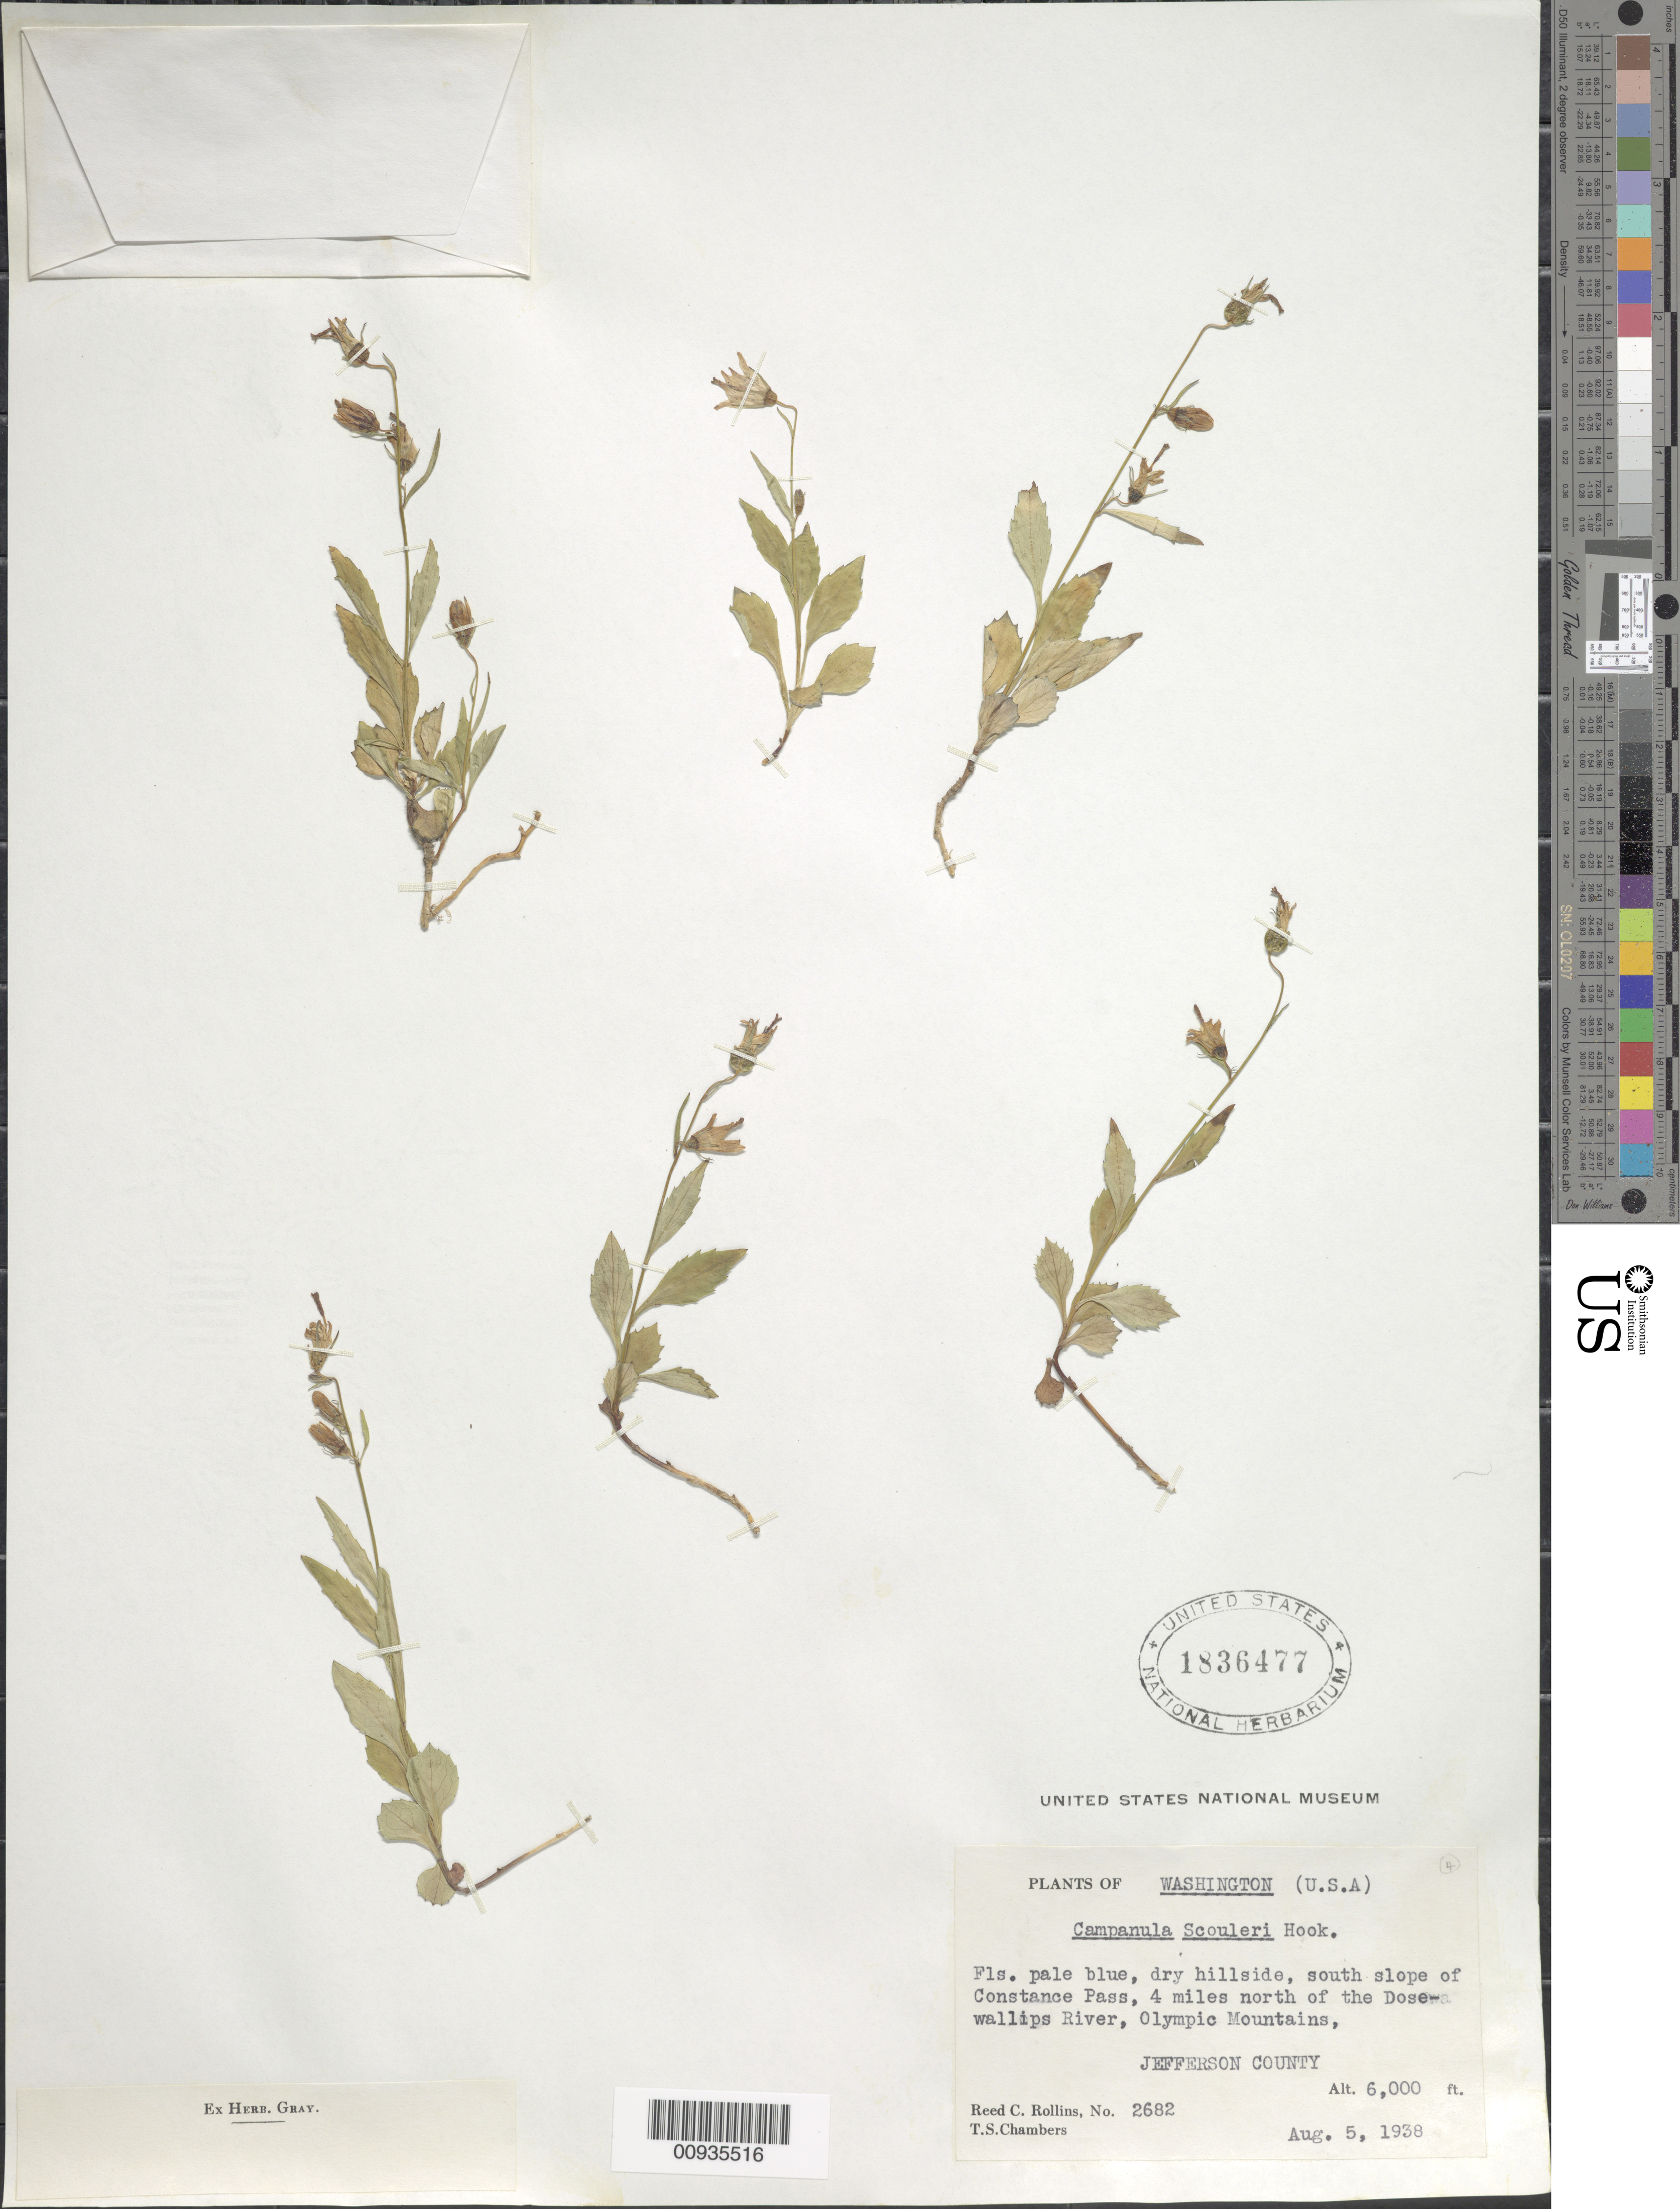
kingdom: Plantae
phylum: Tracheophyta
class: Magnoliopsida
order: Asterales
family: Campanulaceae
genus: Campanula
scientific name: Campanula scouleri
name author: Hook.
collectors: R. C. Rollins & T. Chambers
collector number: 2682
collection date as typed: Aug. 5, 1938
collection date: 1938-08-05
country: United States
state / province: Washington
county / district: Jefferson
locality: South slope of Constance Pass, 4 miles north of the Dosewallips River, Olympic Mountains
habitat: dry hillside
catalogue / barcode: US 1836477